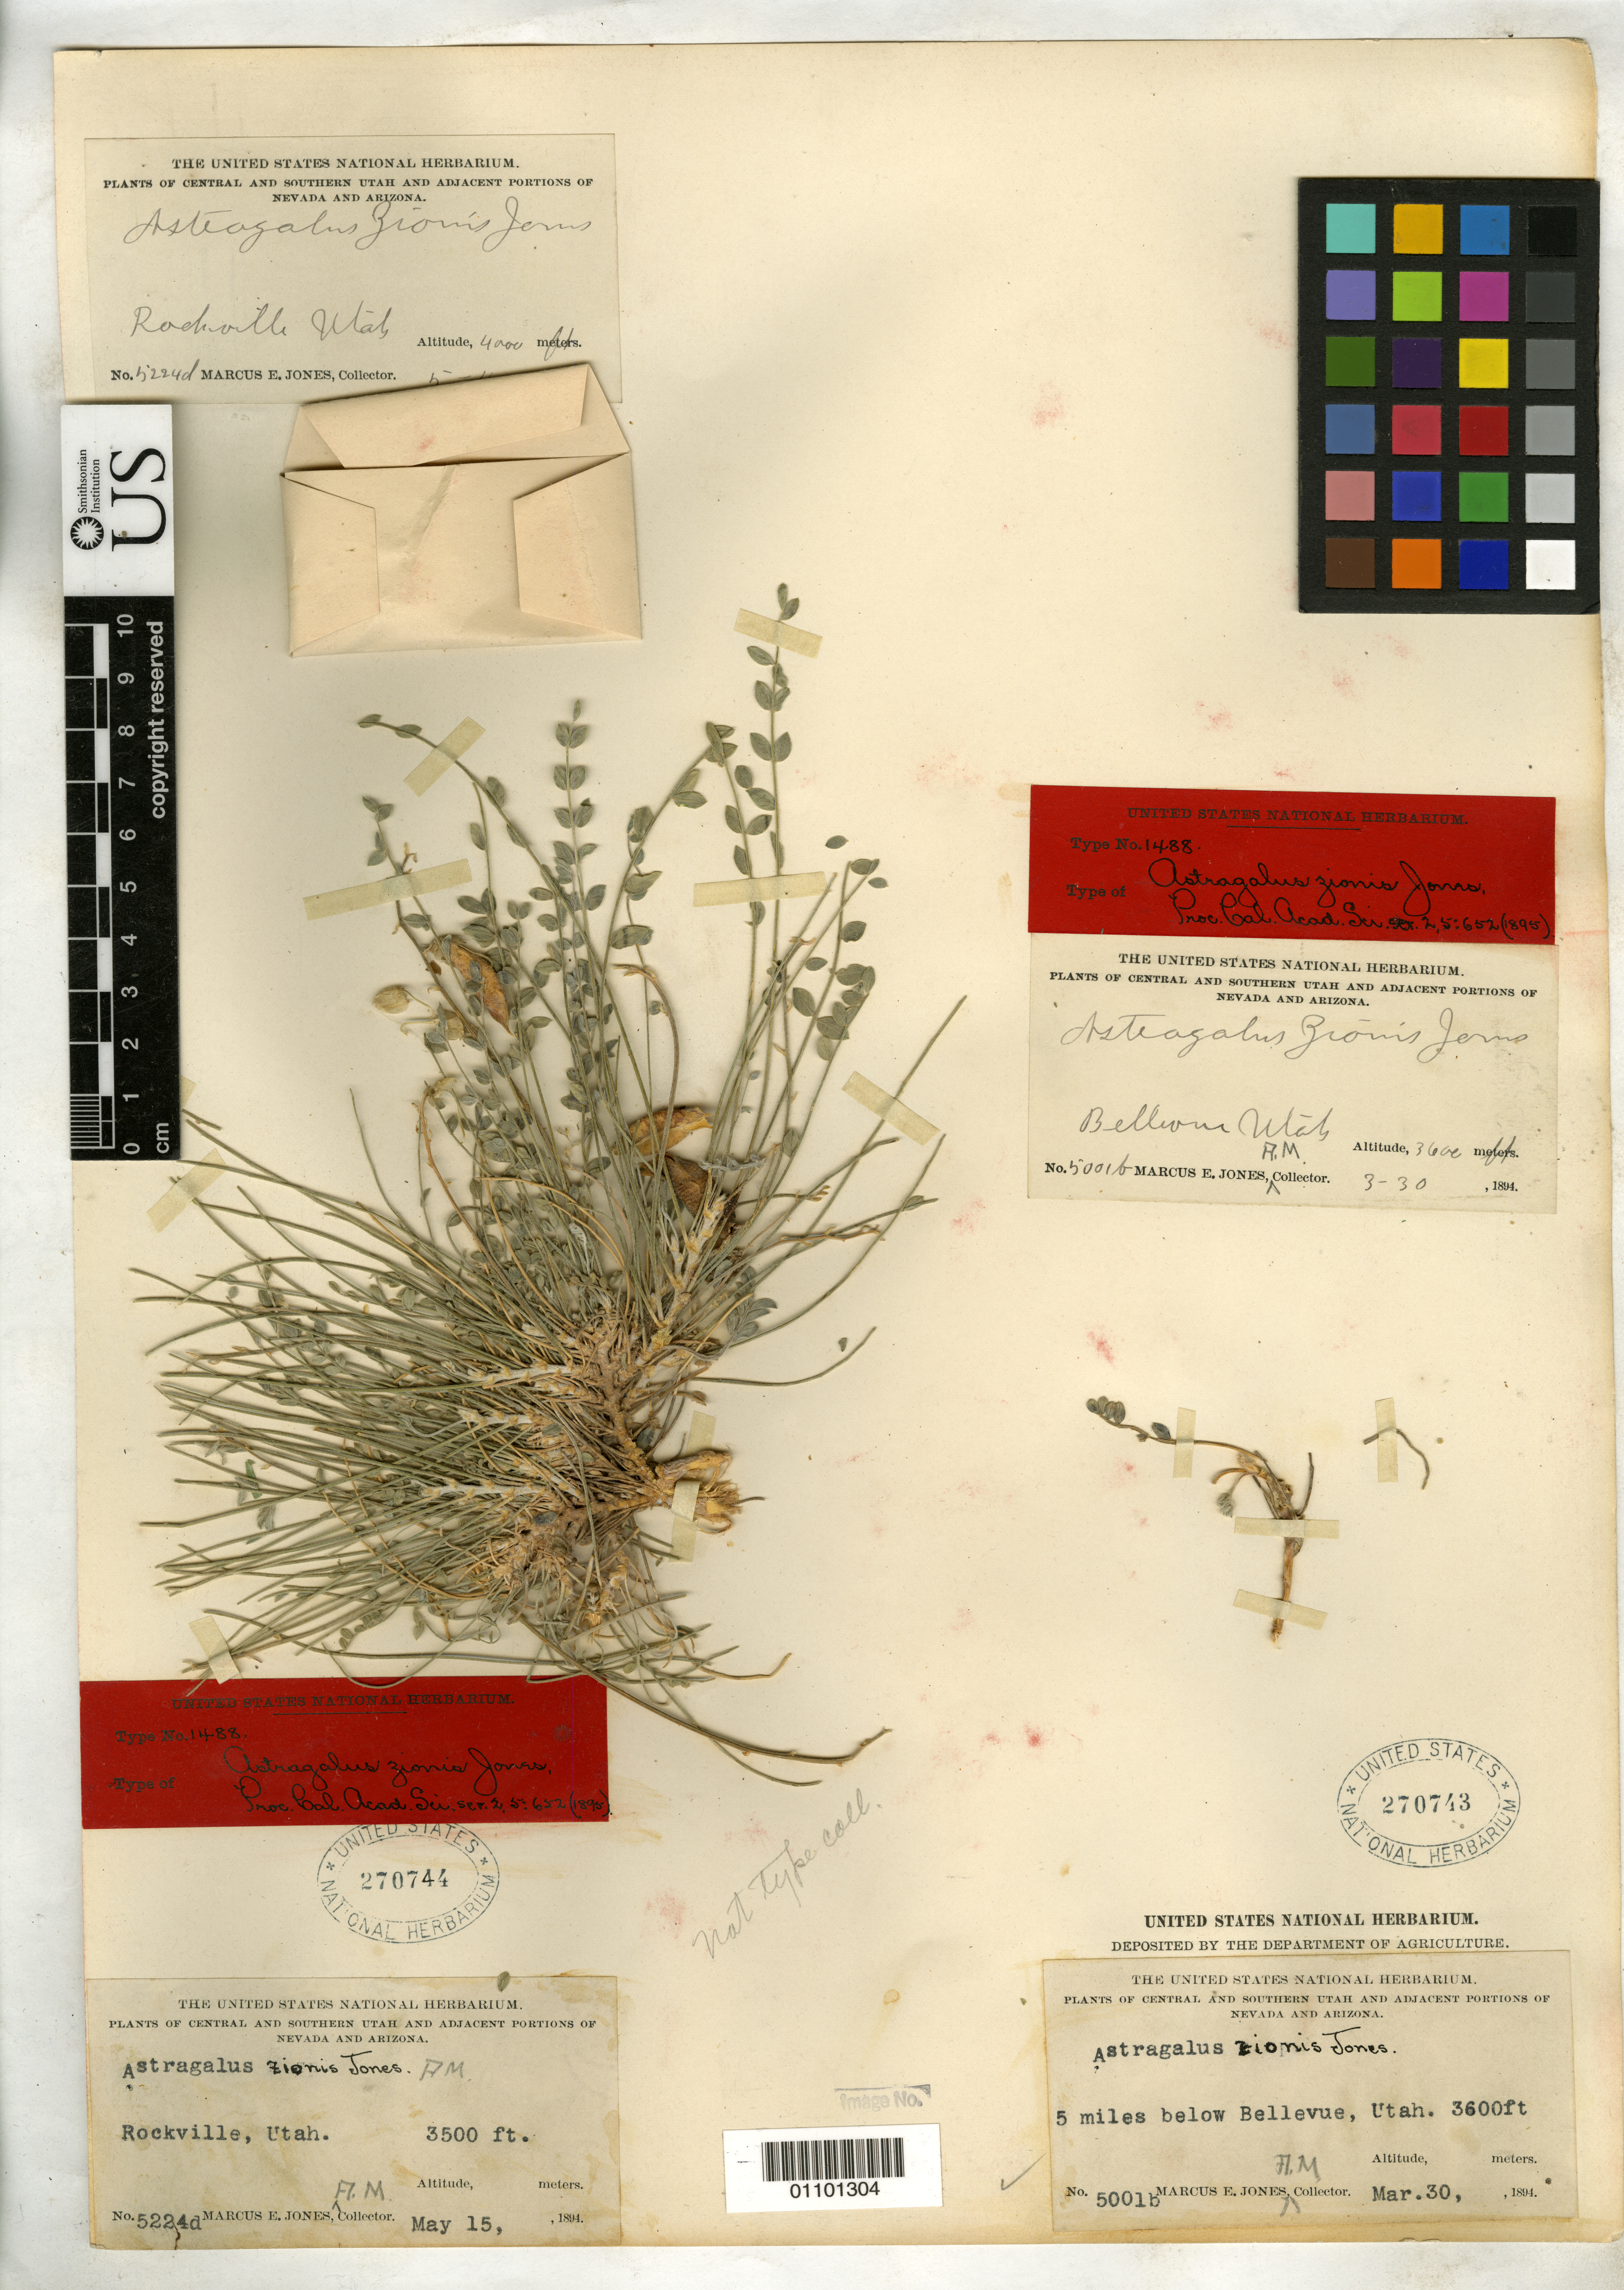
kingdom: Plantae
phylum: Tracheophyta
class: Magnoliopsida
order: Fabales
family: Fabaceae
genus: Astragalus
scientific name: Astragalus zionis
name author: M.E. Jones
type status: Syntype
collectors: M. E. Jones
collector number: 5001b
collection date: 1894-03-30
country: United States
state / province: Utah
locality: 5 miles from Ballevue.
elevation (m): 1097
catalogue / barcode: US 270743